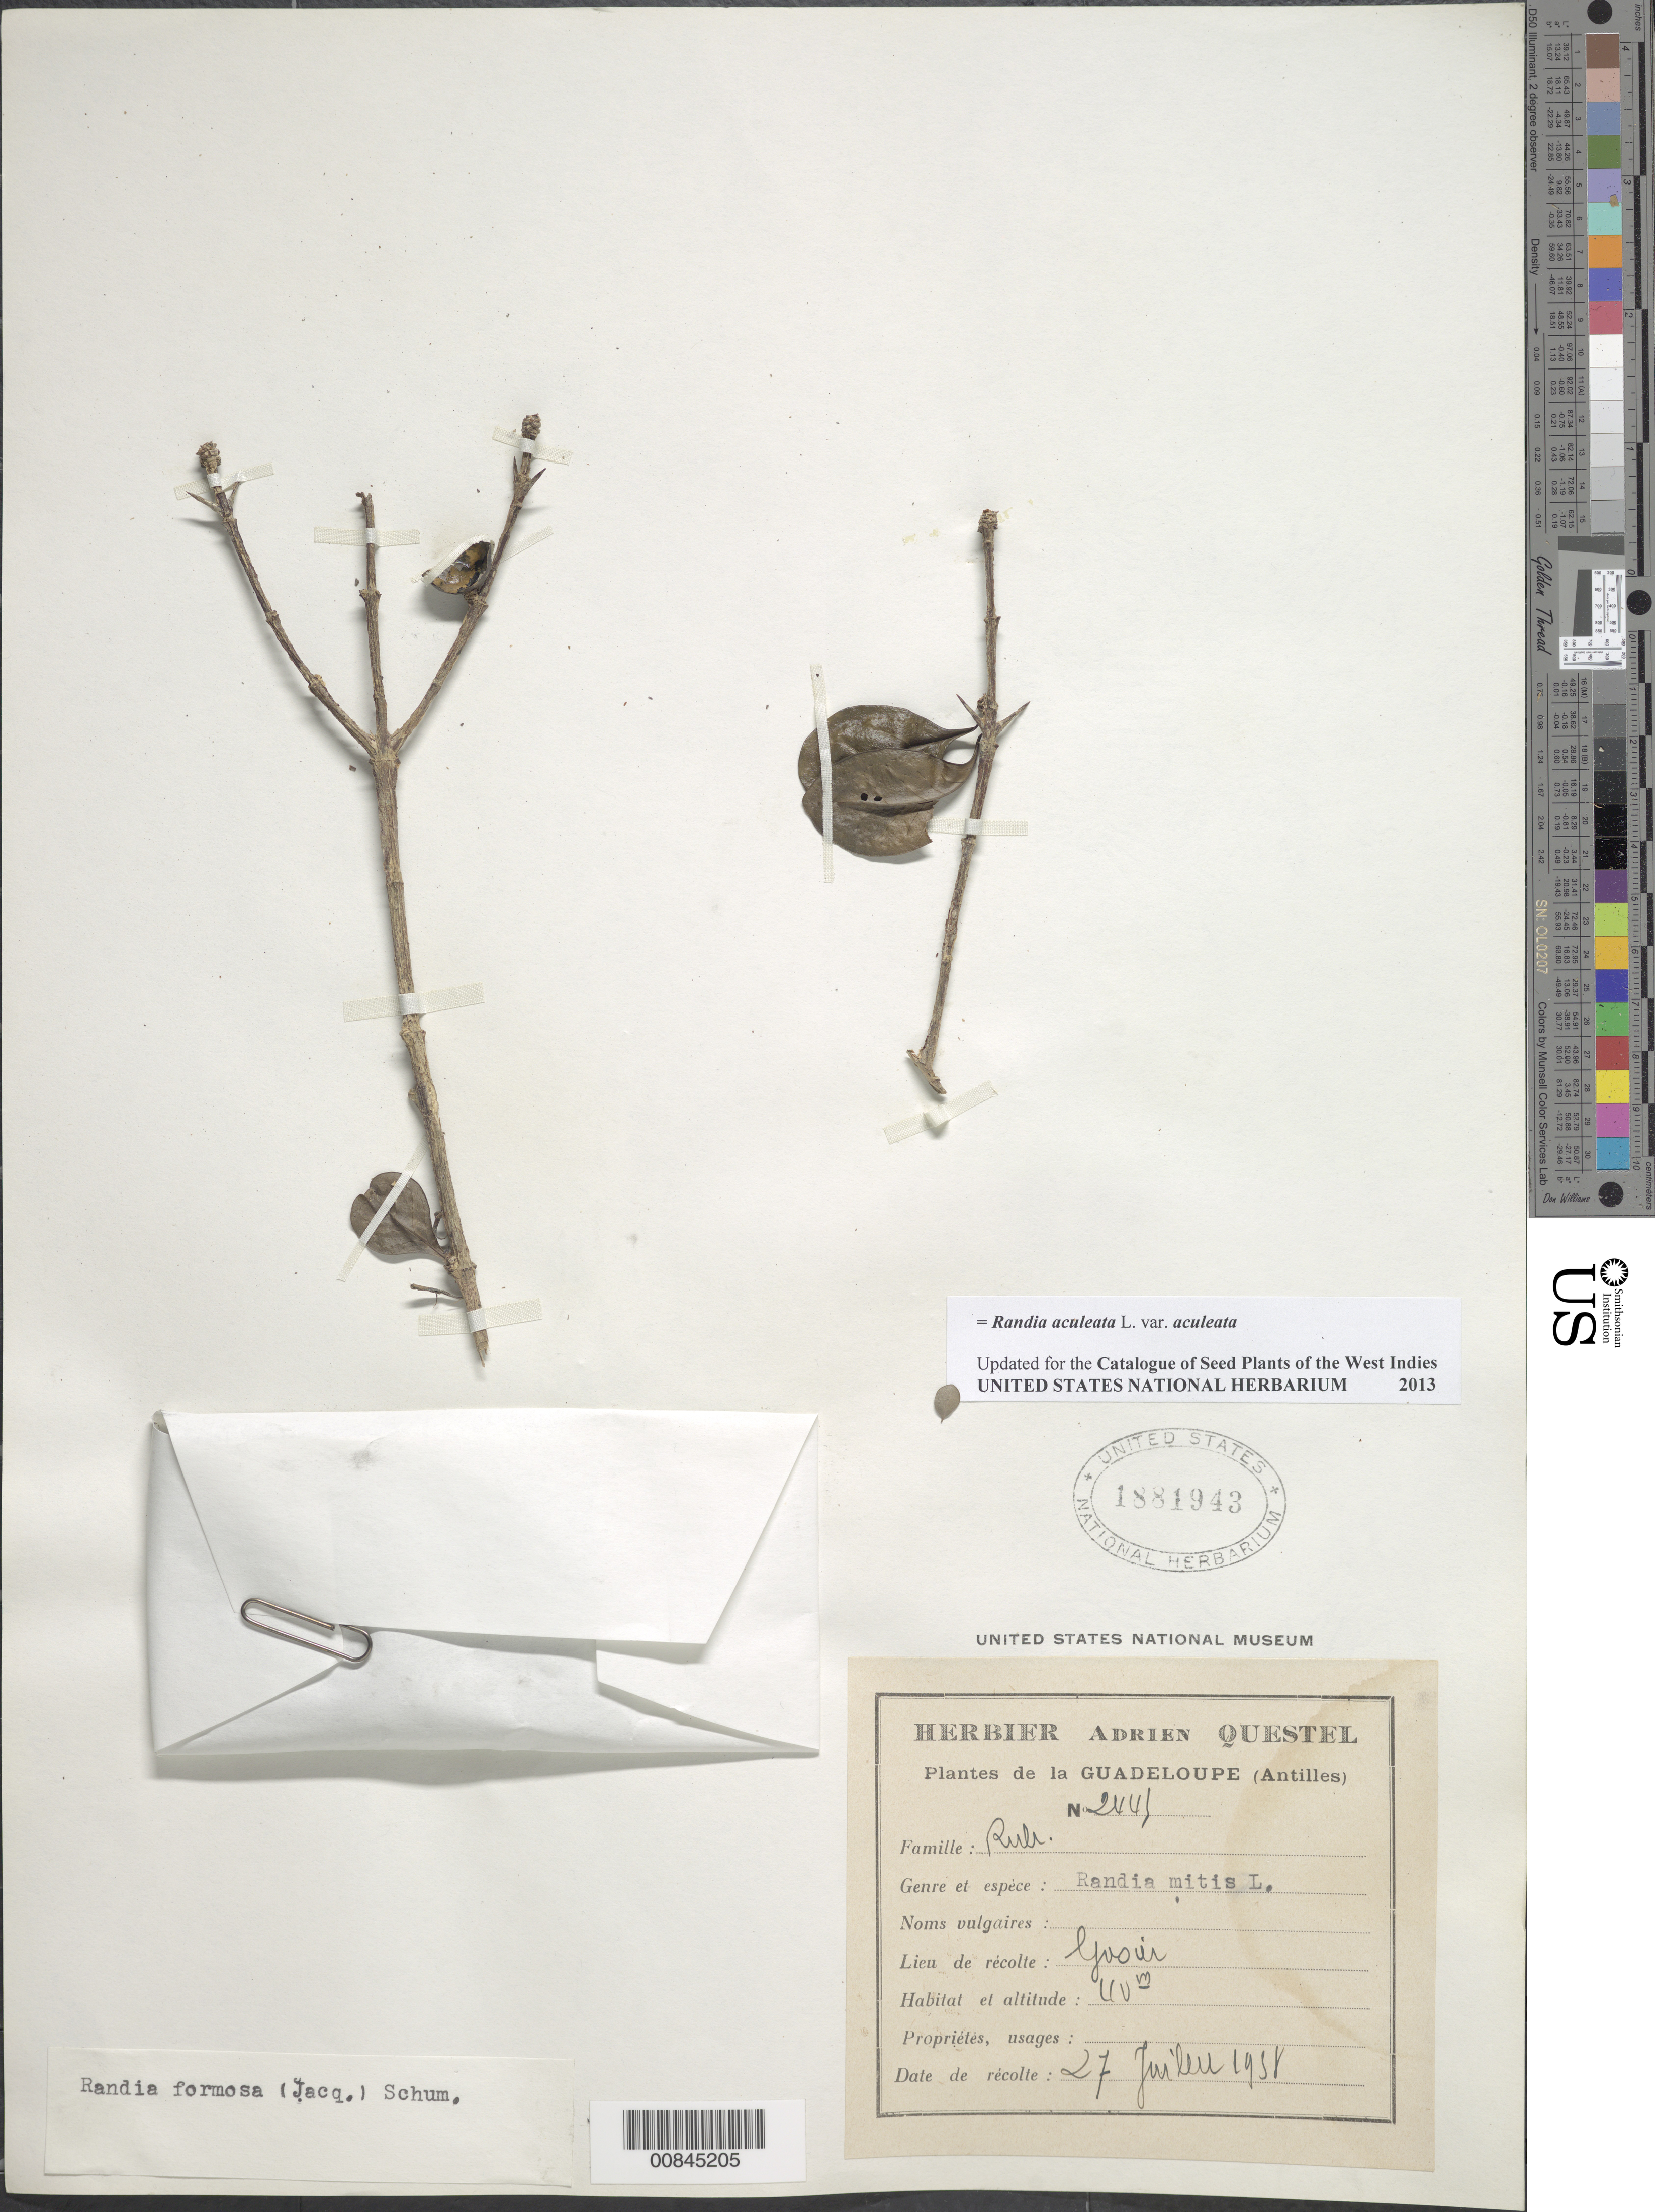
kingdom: Plantae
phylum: Tracheophyta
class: Magnoliopsida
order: Gentianales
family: Rubiaceae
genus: Randia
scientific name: Randia aculeata var. aculeata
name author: L.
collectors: A. Questel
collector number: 2441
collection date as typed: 27 Jul 1938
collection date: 1938-07-27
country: Guadeloupe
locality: Yvoir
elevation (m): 40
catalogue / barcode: US 1881943